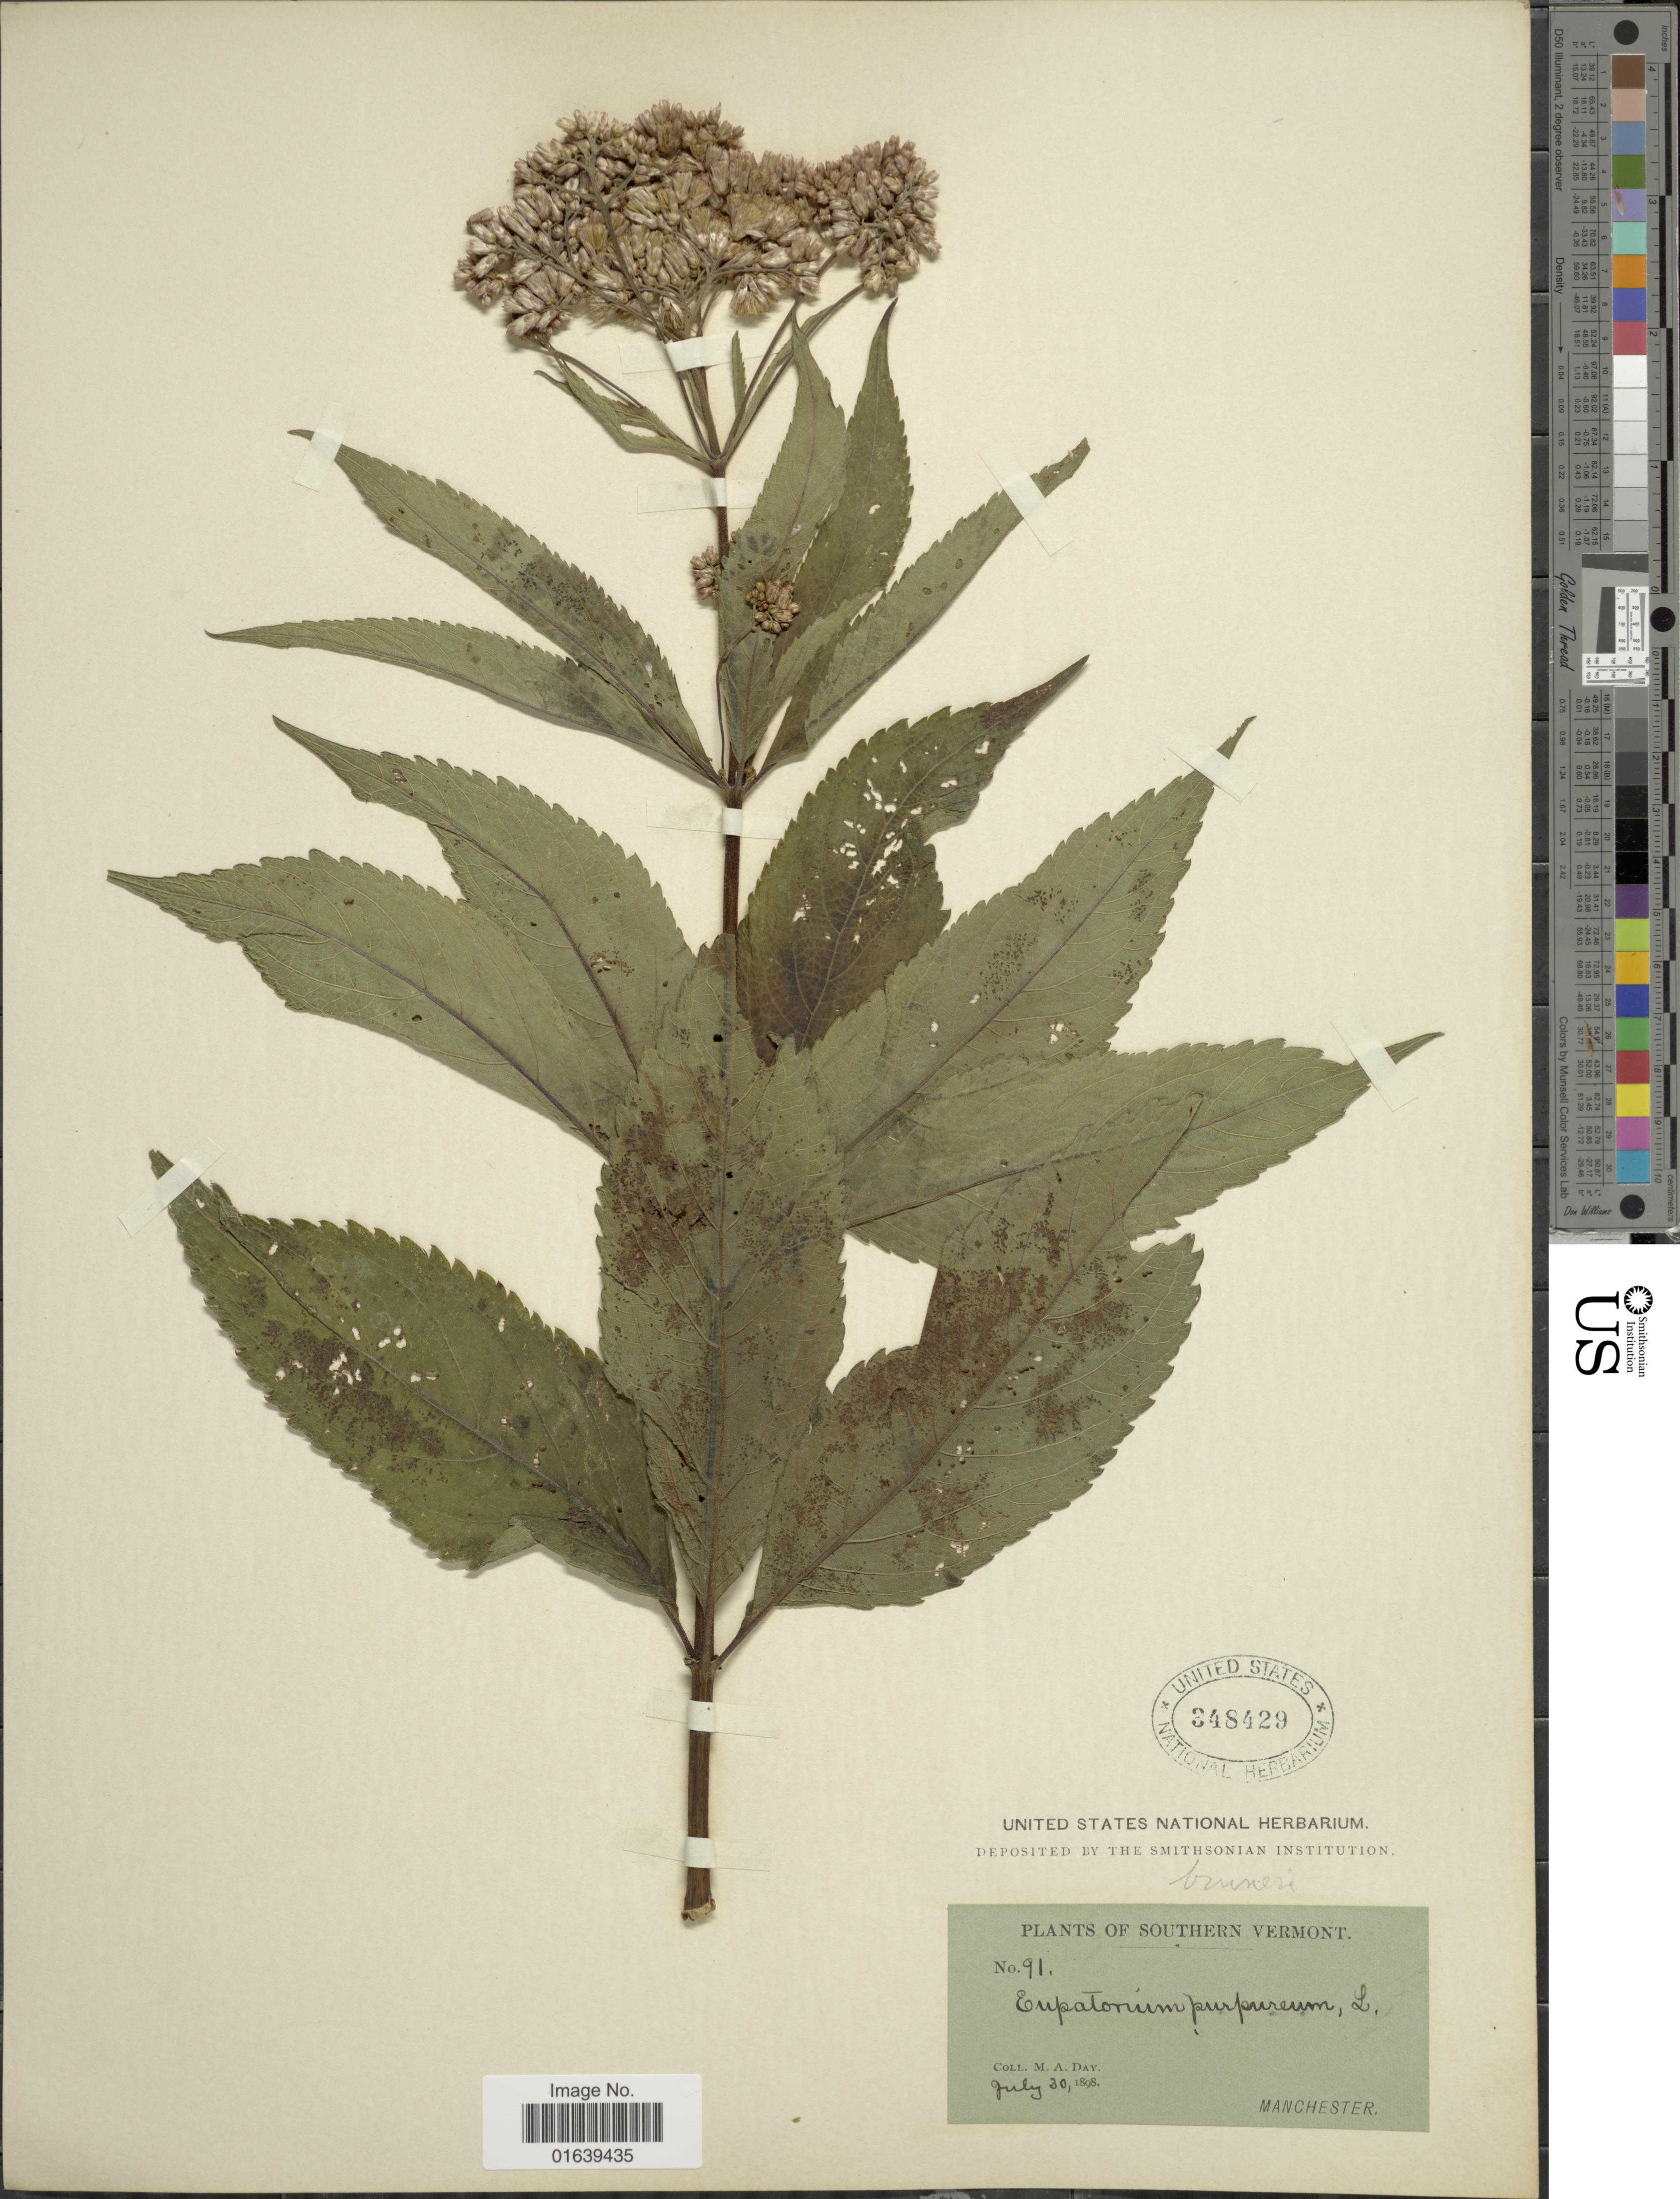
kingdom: Plantae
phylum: Tracheophyta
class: Magnoliopsida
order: Asterales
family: Asteraceae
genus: Eupatorium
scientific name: Eupatorium maculatum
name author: L.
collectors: M. Day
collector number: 91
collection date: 1898-07-30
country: United States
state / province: Vermont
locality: Southern Vermont. Manchester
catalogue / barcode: US 348429